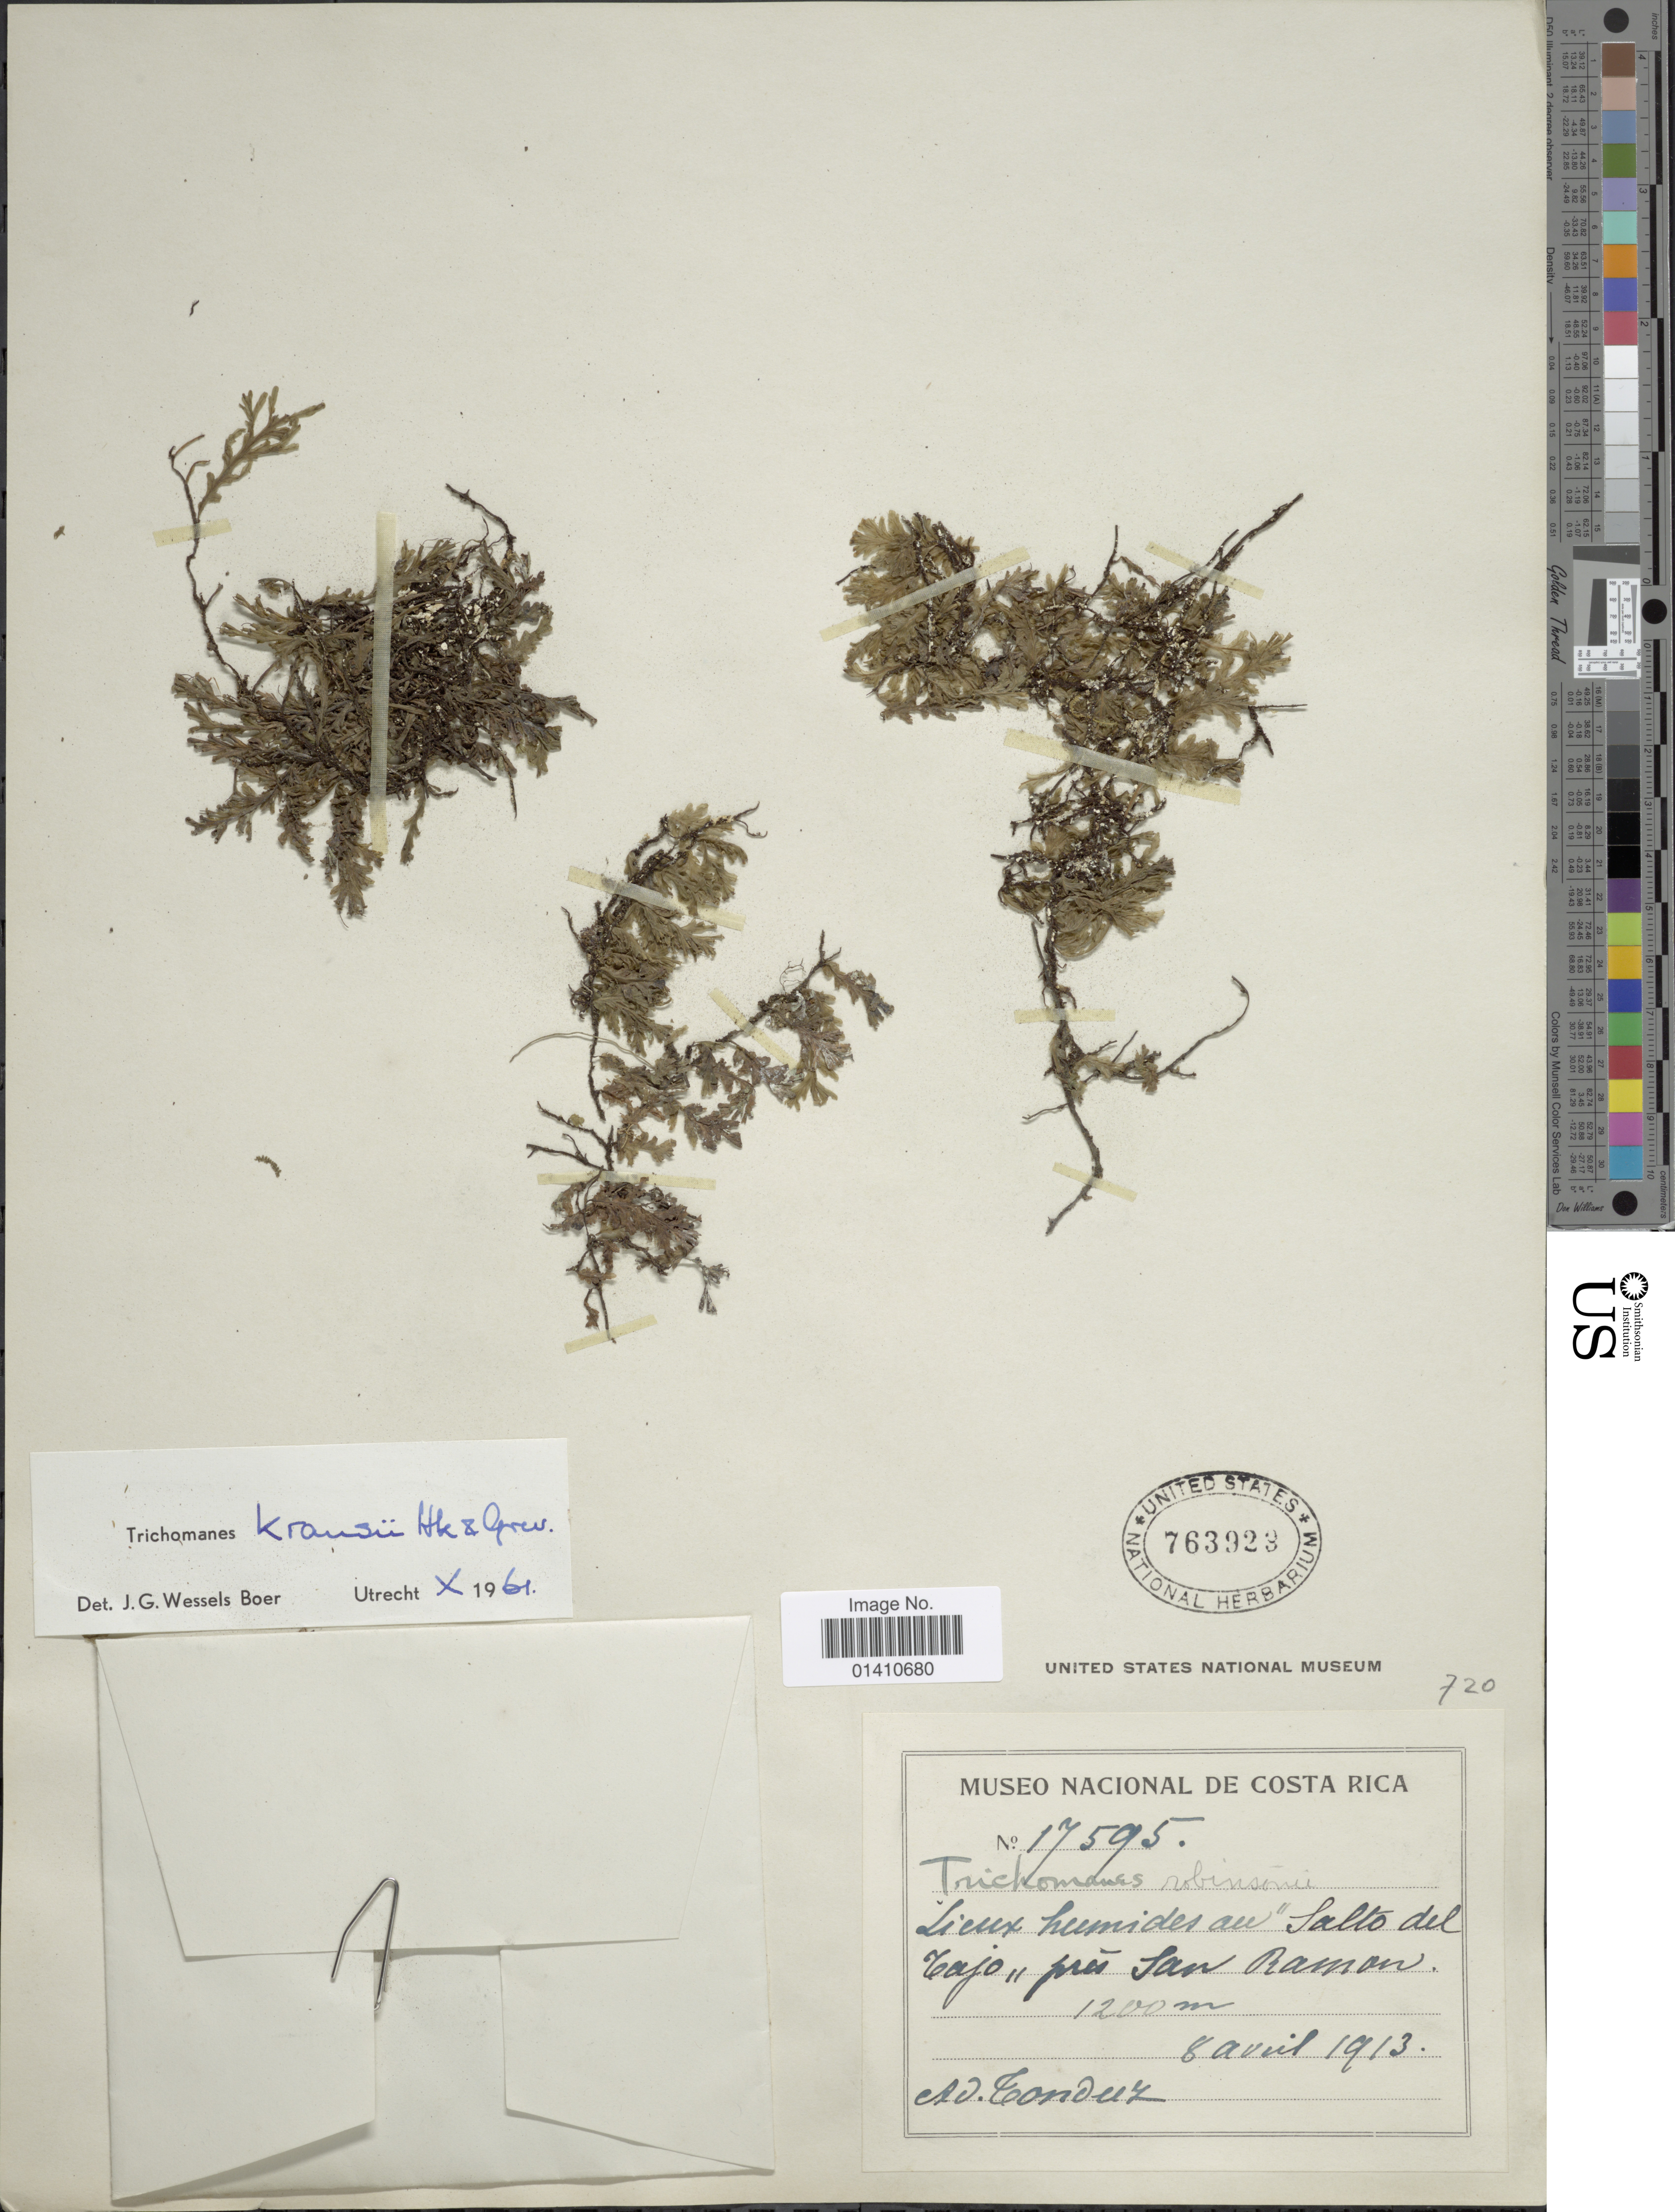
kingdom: Plantae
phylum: Tracheophyta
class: Polypodiopsida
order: Hymenophyllales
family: Hymenophyllaceae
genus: Didymoglossum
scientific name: Didymoglossum kraussii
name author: (Hook. & Grev.) C. Presl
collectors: A. Tonduz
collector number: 17595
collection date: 1913-04-08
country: Costa Rica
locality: Lieux humides au, Salto del Tajo, pres San Ramon.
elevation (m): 1200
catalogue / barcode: US 763923